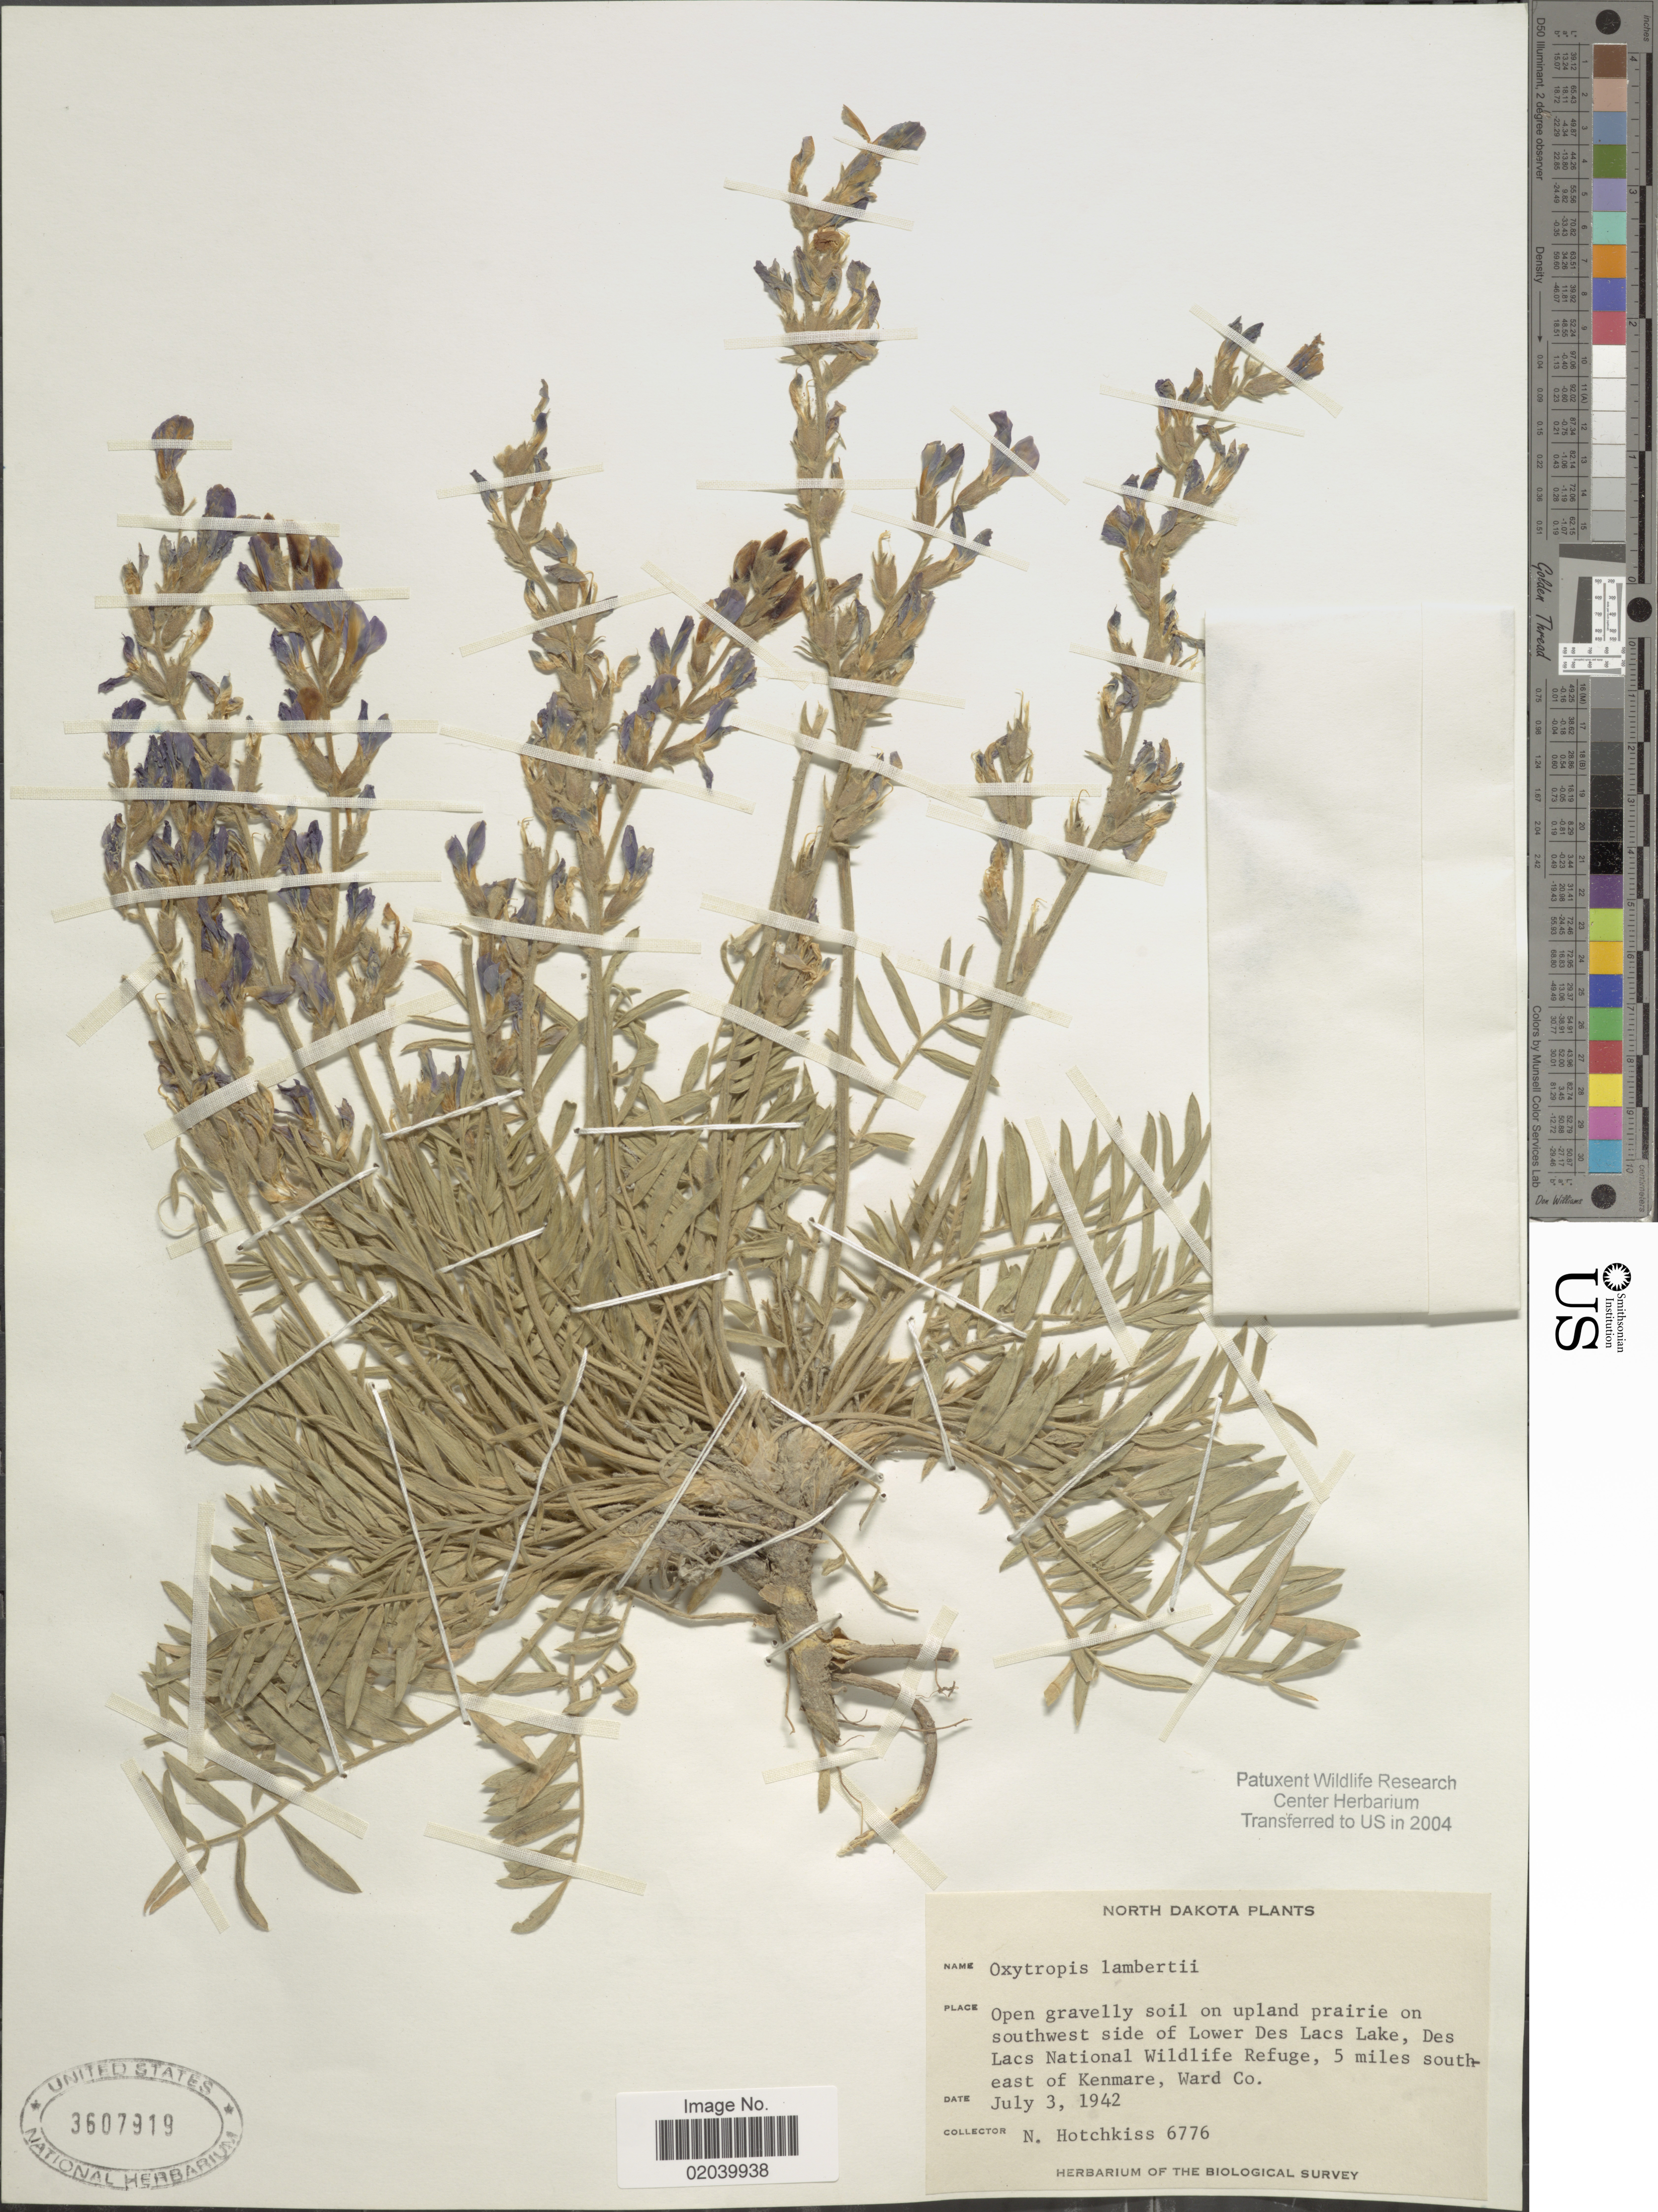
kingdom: Plantae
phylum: Tracheophyta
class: Magnoliopsida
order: Fabales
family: Fabaceae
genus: Oxytropis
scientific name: Oxytropis lambertii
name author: Pursh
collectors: N. Hotchkiss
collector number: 6776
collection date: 1942-07-03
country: United States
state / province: North Dakota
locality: On southwest side of Lower Des Lacs Lake, Des Lacs National Wildlifde Refuge, 5 miles southeast of Kenmare, Ward Co.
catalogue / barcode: US 3607919